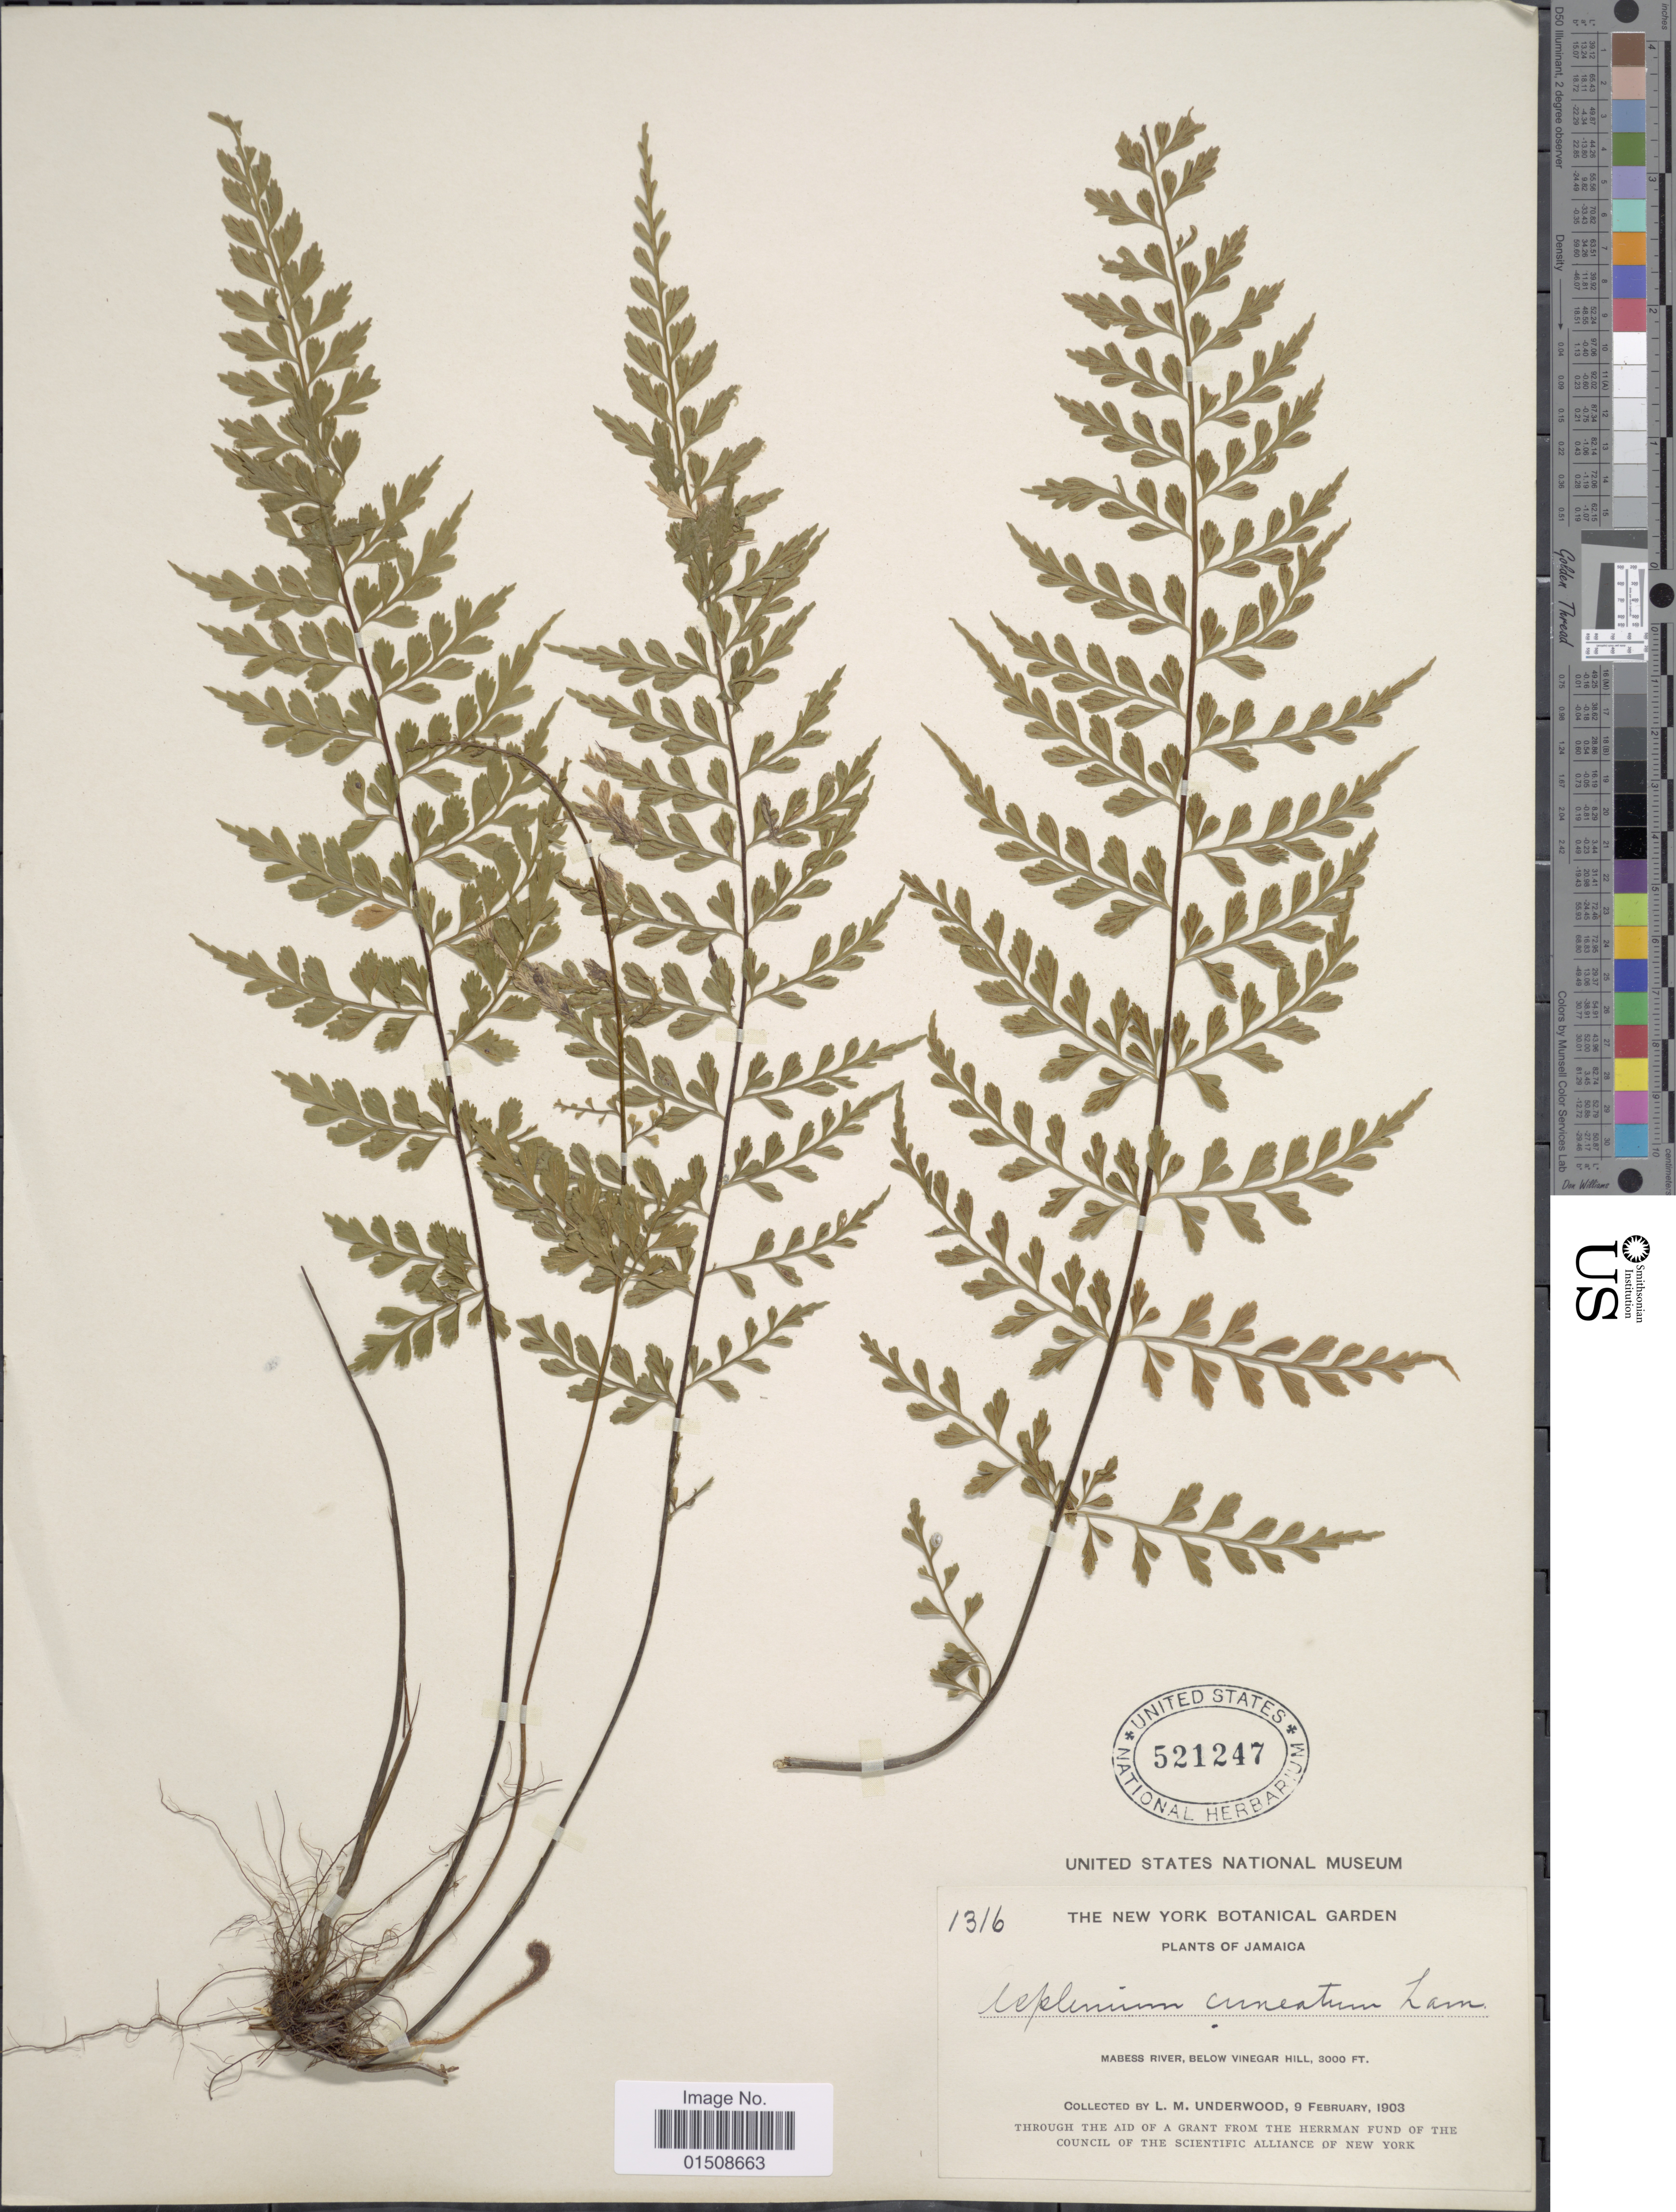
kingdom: Plantae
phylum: Tracheophyta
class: Polypodiopsida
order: Polypodiales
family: Aspleniaceae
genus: Asplenium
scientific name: Asplenium cuneatum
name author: Lam.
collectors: L. M. Underwood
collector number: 1316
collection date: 1903-02-09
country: Jamaica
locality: Mabess River, below Vinegar Hill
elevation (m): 914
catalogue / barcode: US 521247